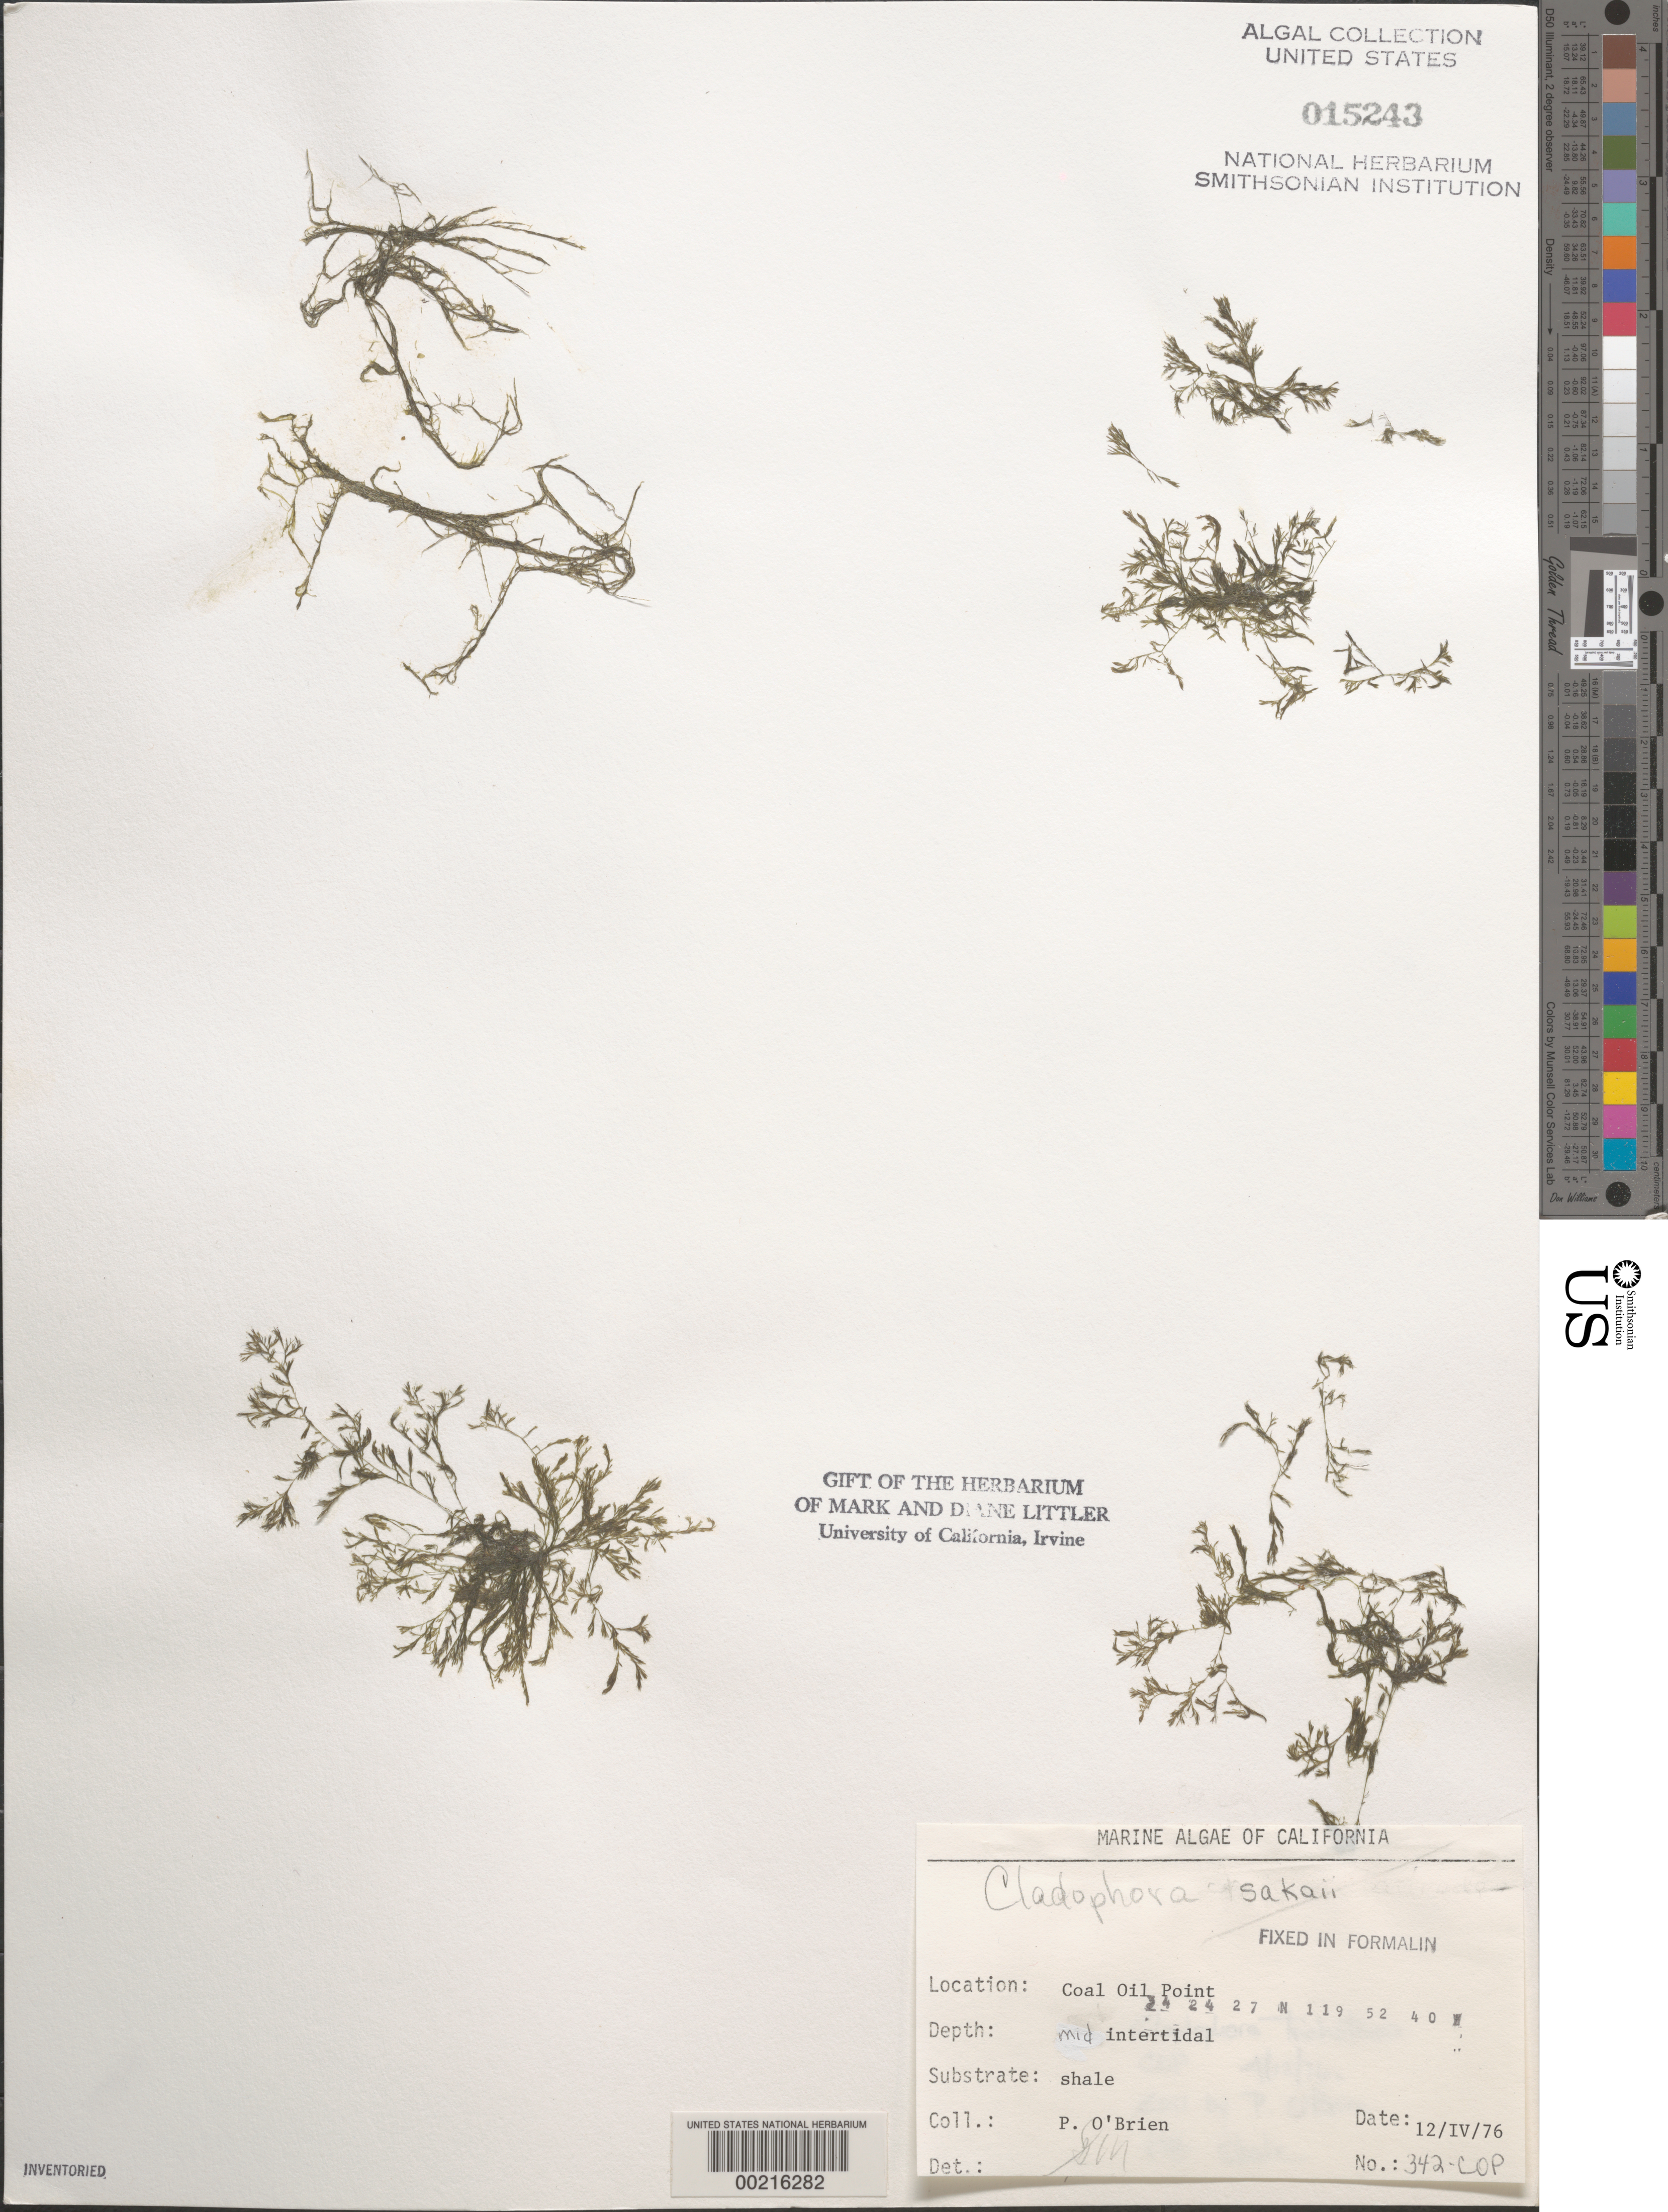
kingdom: Plantae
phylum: Chlorophyta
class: Ulvophyceae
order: Cladophorales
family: Cladophoraceae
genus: Lychaete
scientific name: Lychaete sakaii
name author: (I.A. Abbott) M.J. Wynne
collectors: P. O'Brien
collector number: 342-cop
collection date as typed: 12 Apr 1976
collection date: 1976-04-12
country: United States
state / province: California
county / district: Santa Barbara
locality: Coal Oil Point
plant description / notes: BLM-SOCALBIGHT Rocky Intertidal Survey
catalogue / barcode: US 15243